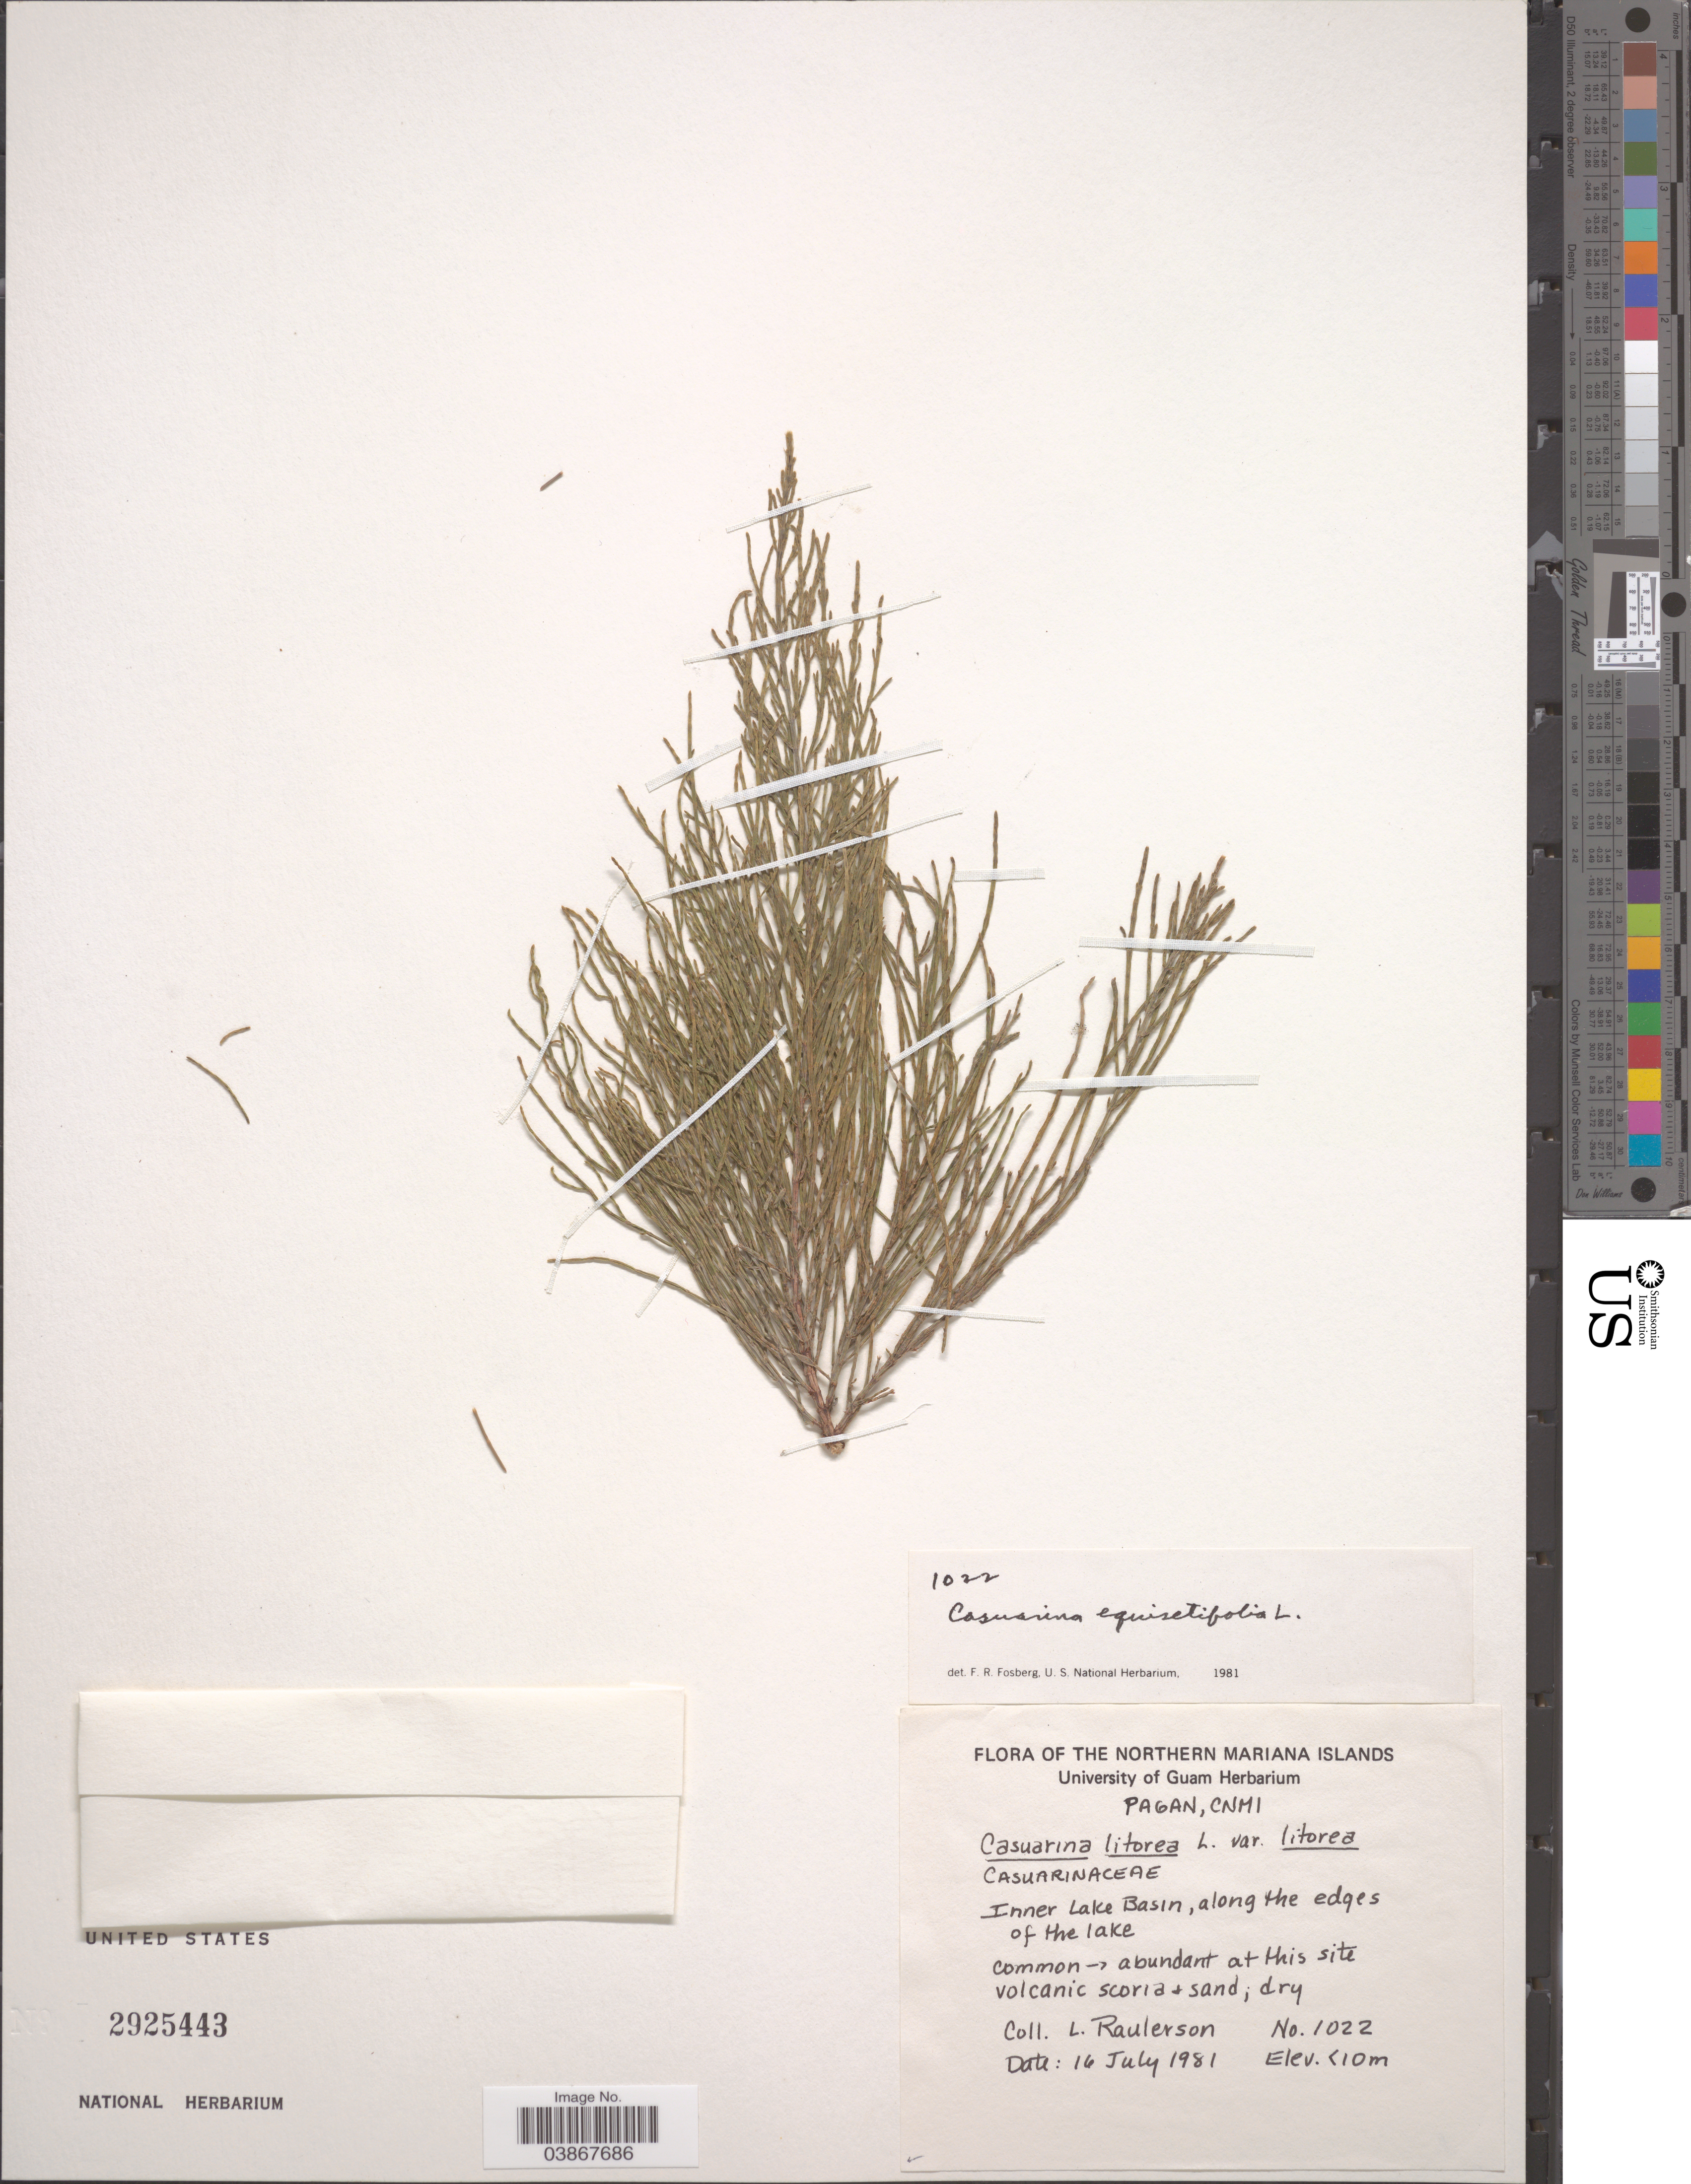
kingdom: Plantae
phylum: Tracheophyta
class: Magnoliopsida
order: Fagales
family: Casuarinaceae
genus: Casuarina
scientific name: Casuarina equisetifolia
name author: L.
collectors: L. Raulerson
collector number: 1022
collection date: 1981-07-16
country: Northern Mariana Islands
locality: Northern Mariana Islands. Pagan, Cnmi. Inner Lake Basin, along the edges of the lake.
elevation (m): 10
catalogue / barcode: US 2925443